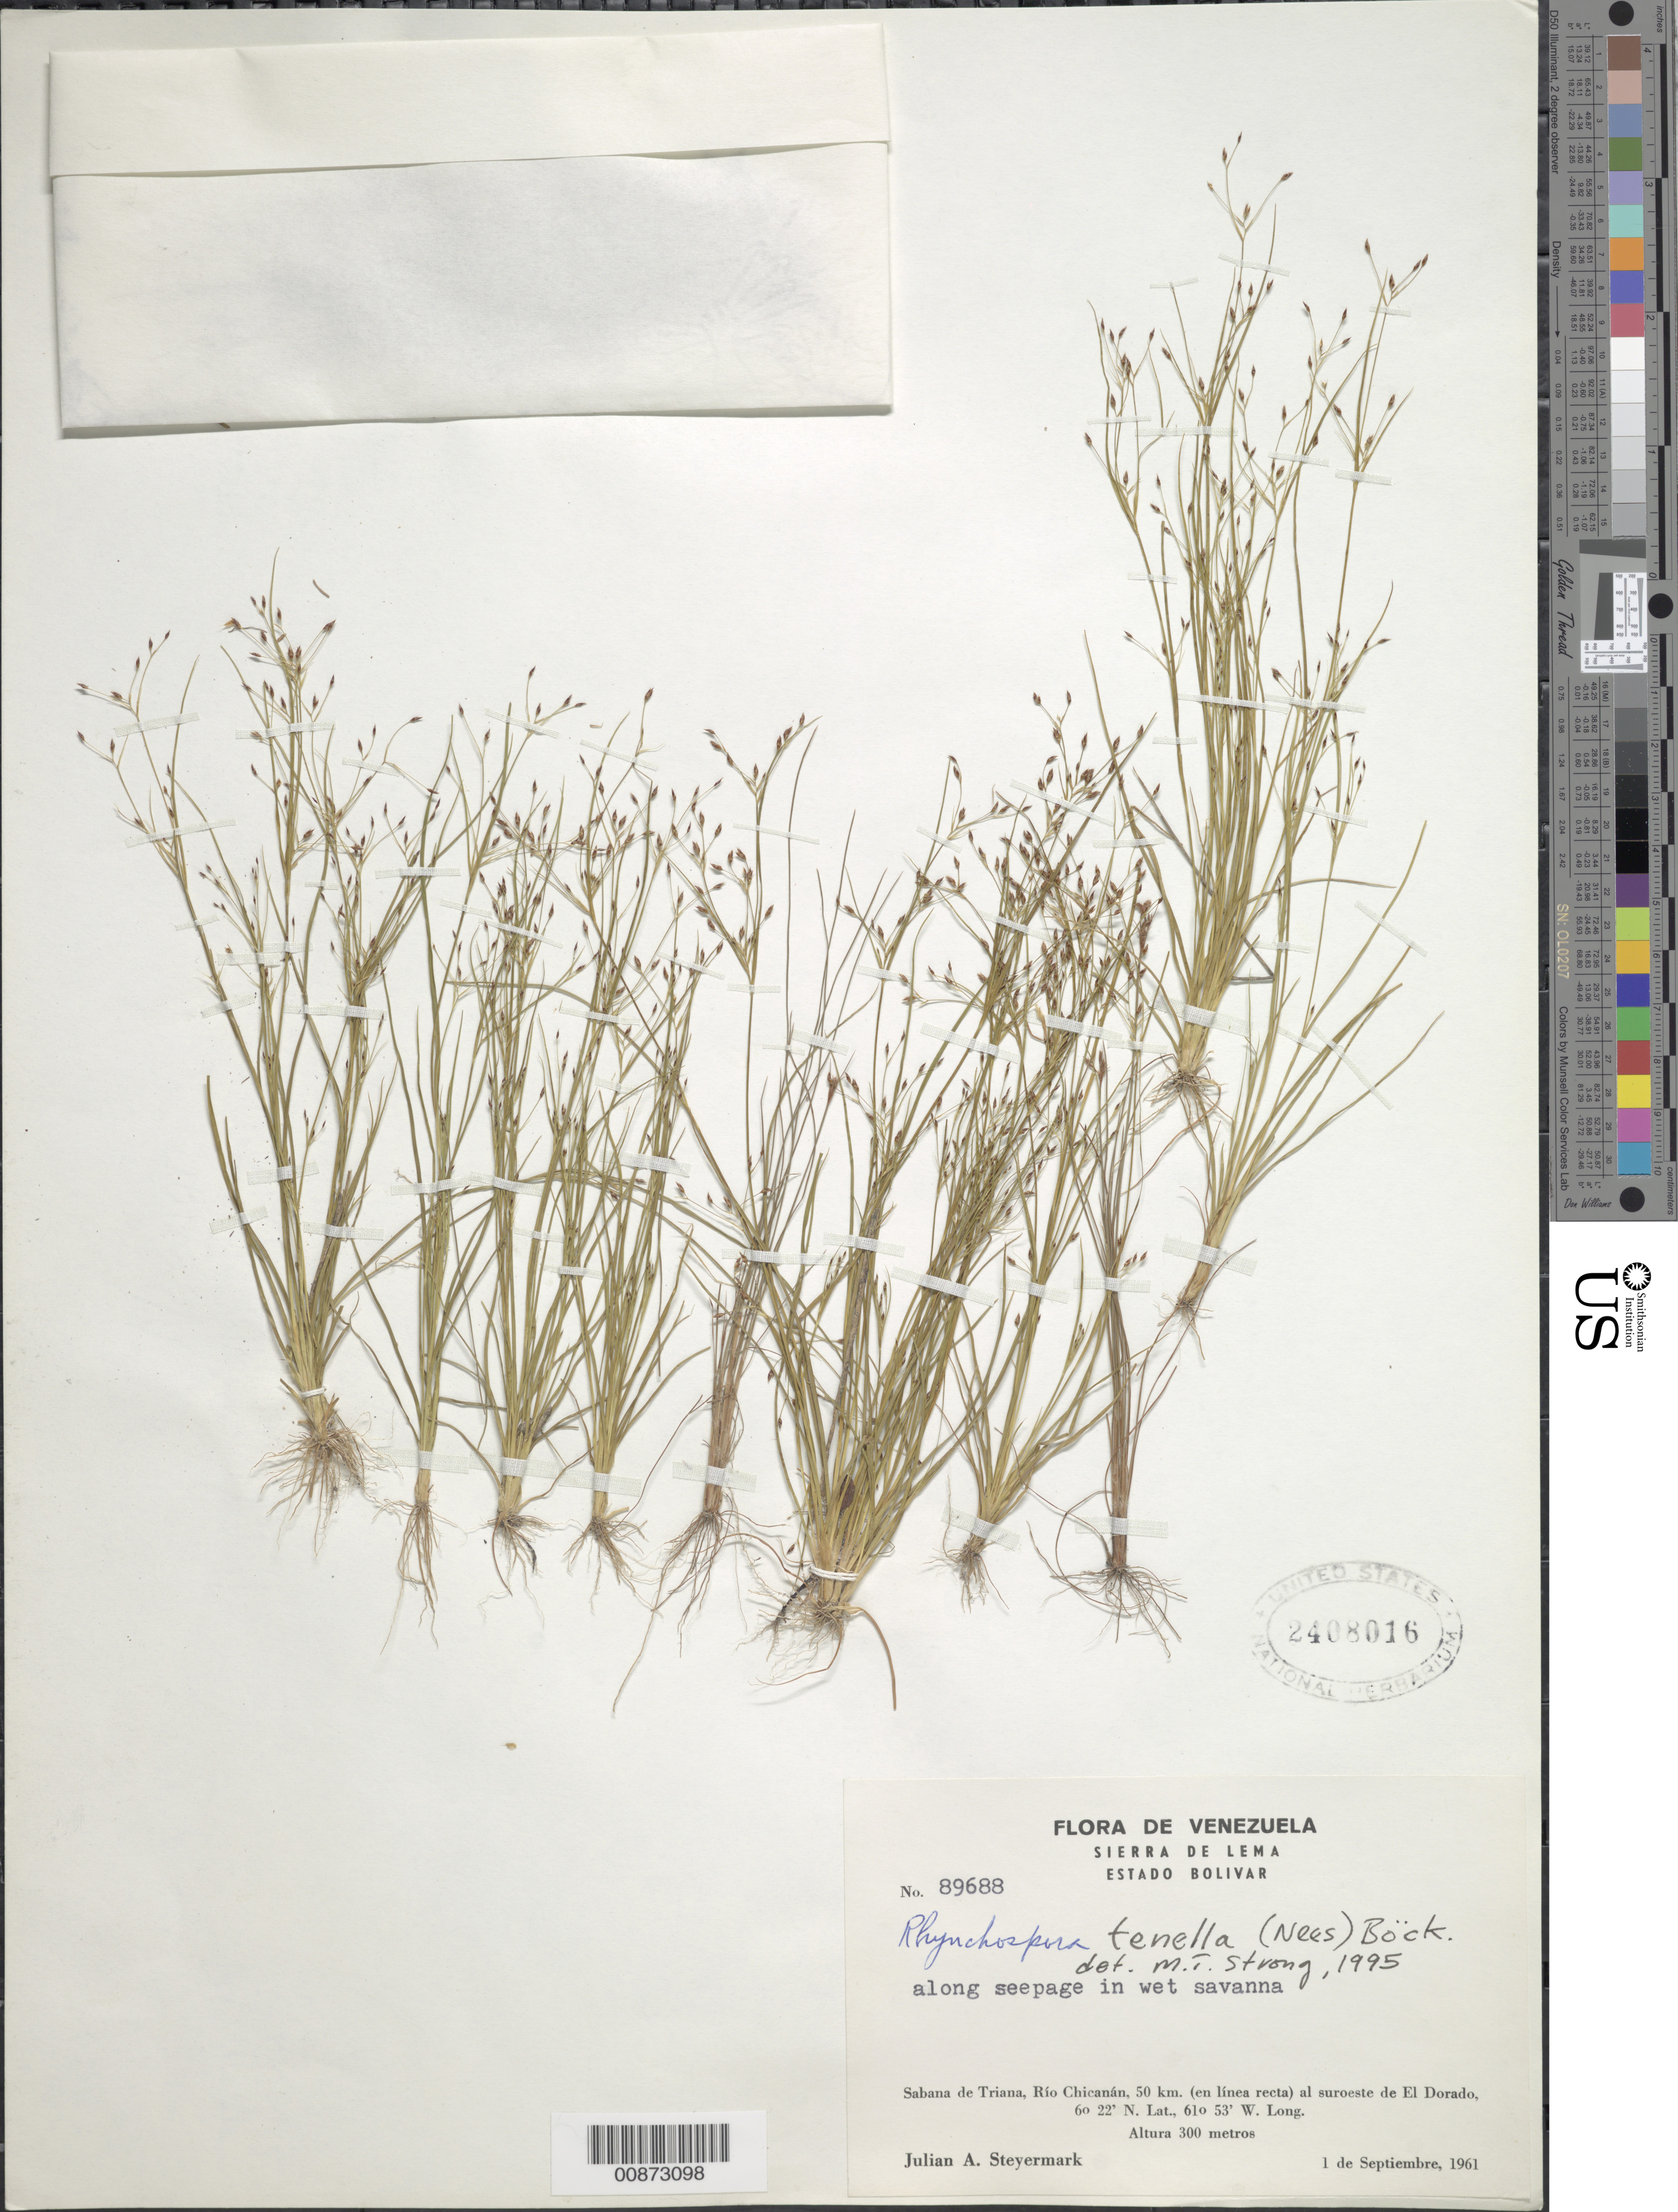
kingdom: Plantae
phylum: Tracheophyta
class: Liliopsida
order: Poales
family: Cyperaceae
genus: Rhynchospora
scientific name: Rhynchospora tenella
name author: (Nees) Boeckeler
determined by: Strong, M. T., (US), Smithsonian Institution - National Museum of Natural History (UNITED STATES)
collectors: J. Steyermark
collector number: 89688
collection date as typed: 1-Sep-61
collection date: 1961-09-01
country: Venezuela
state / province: Bolívar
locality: Sabana de Triana, Río Chicanán, 50 km (in línea recta) al SW de El Dorado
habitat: Along seepage in wet savanna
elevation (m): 300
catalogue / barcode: US 2408016